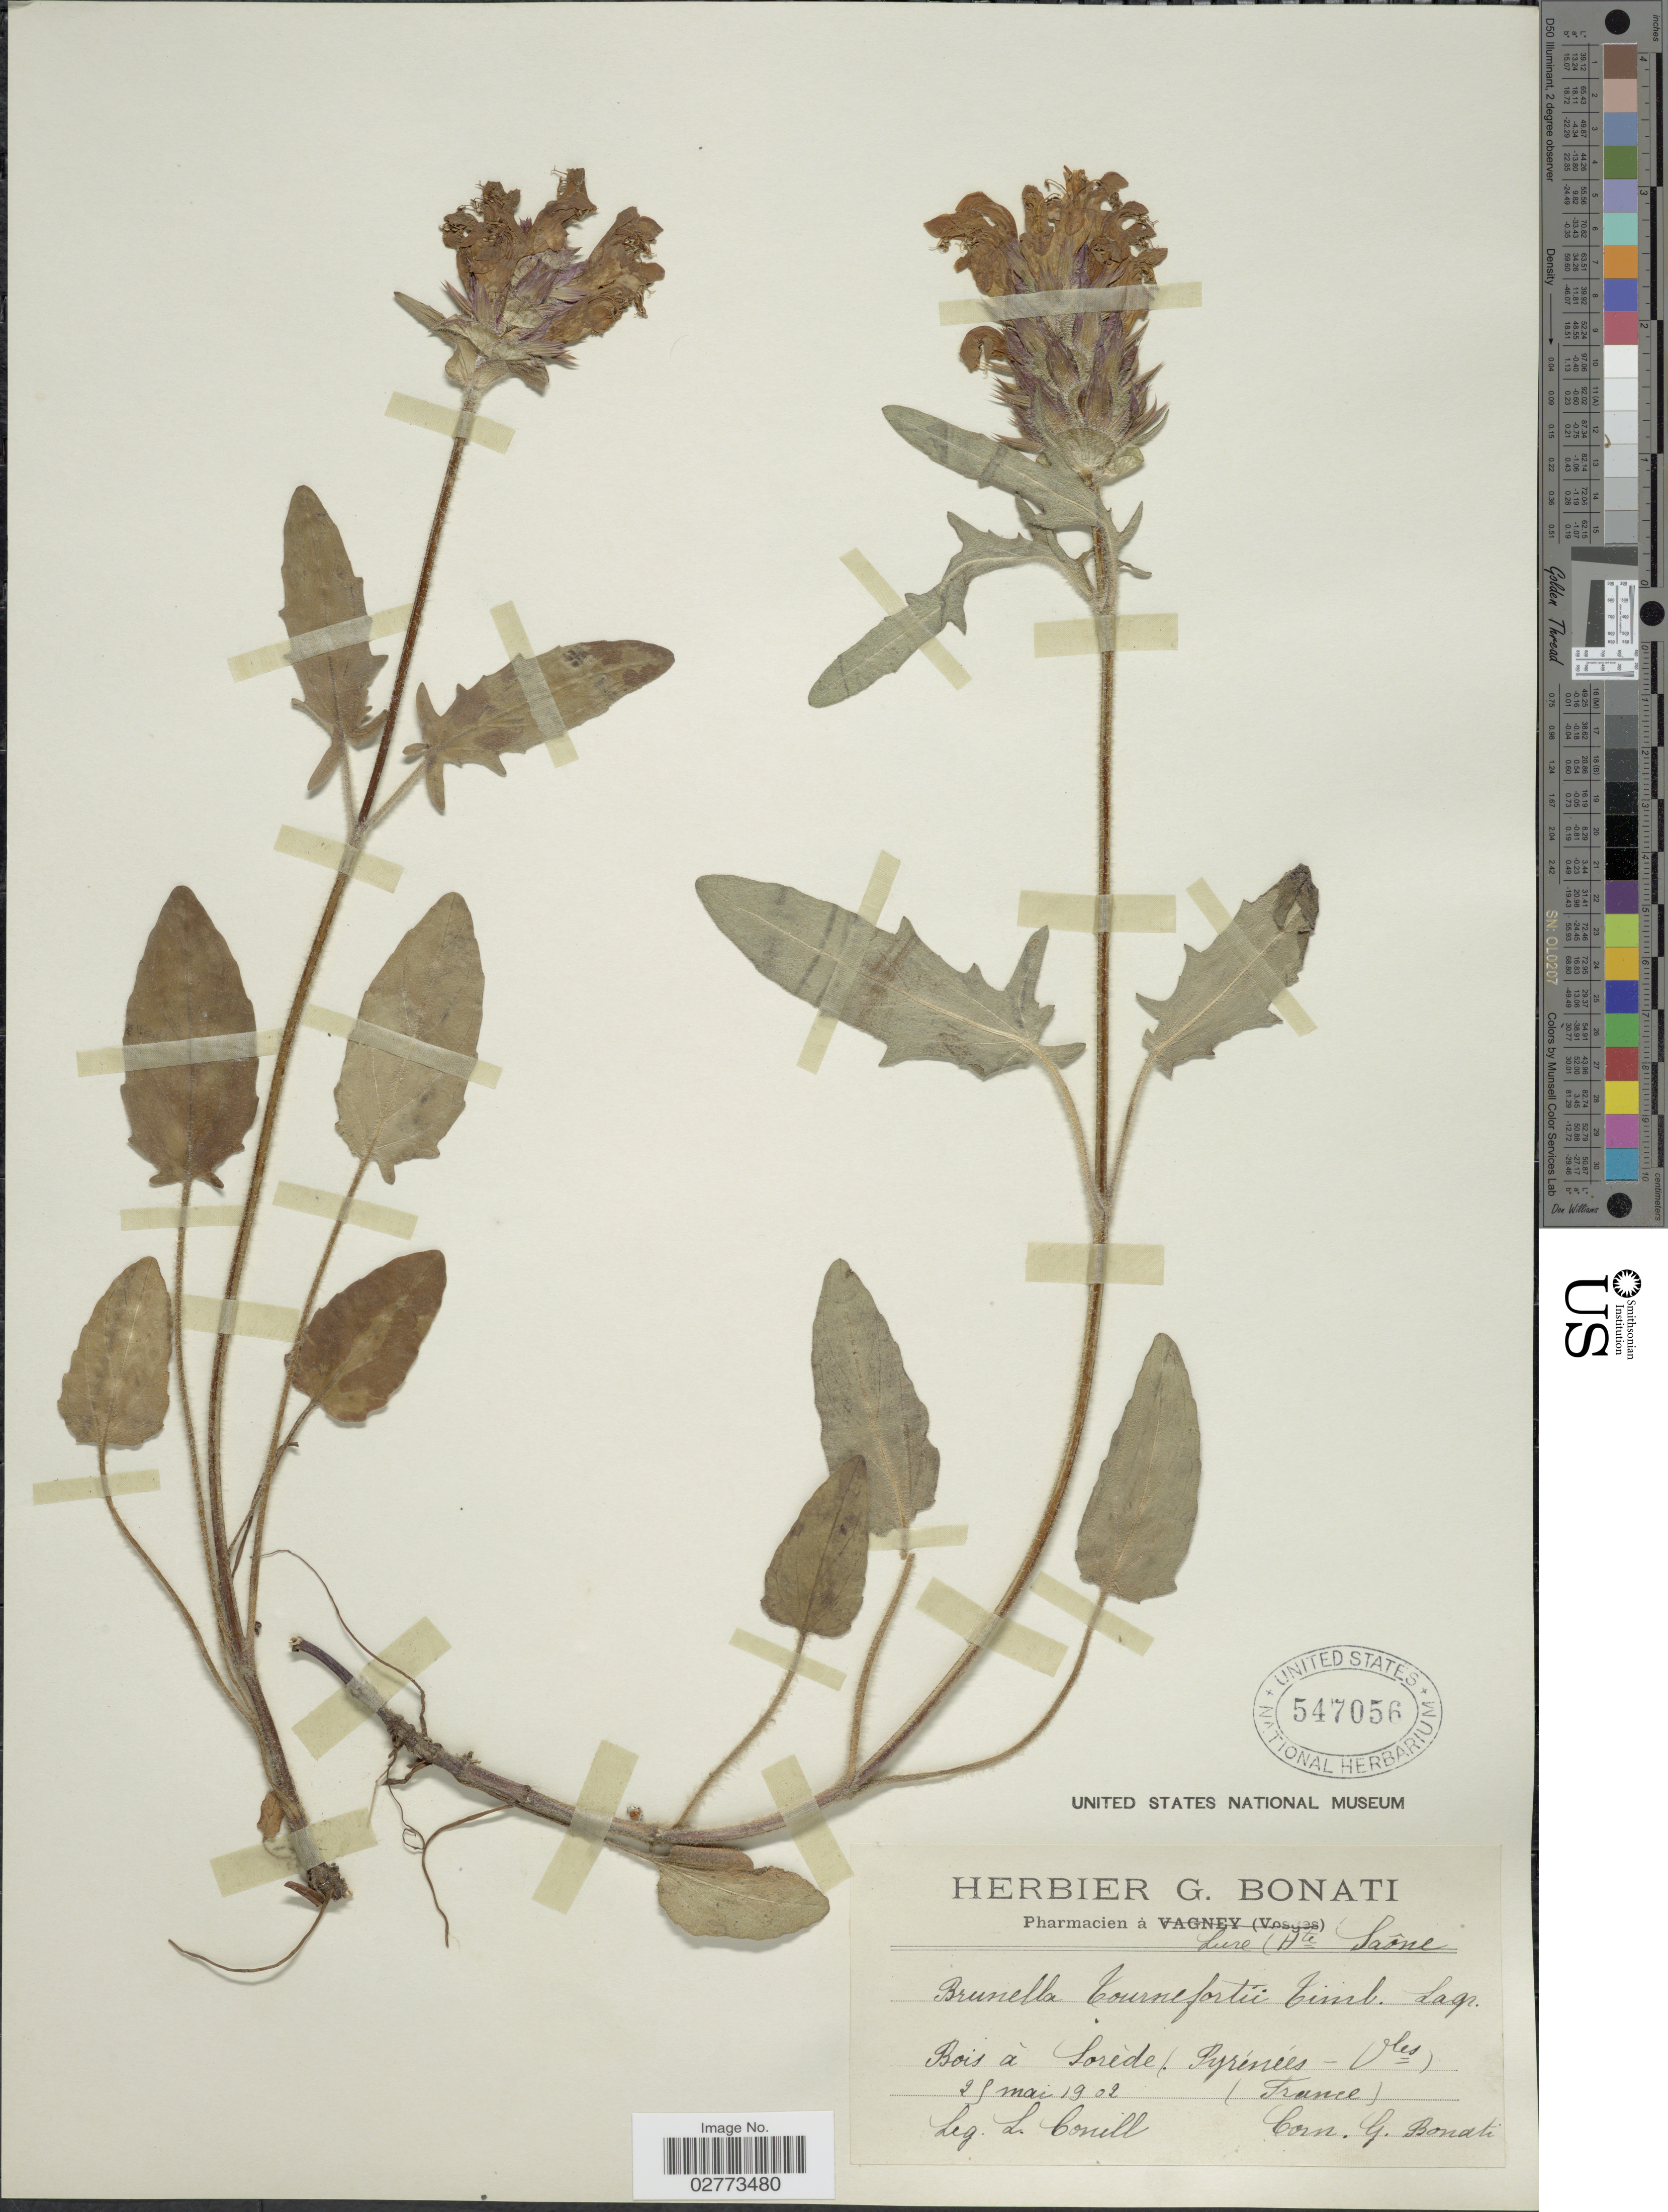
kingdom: Plantae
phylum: Tracheophyta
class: Magnoliopsida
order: Lamiales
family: Lamiaceae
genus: Prunella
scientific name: Prunella tournefortii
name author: Timb.-Lagr.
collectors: Conill, L.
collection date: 1902-05-25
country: France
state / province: Occitanie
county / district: Pyrénées-Orientales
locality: Bois á Soréde (Pyrénées - Obs).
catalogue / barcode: US 547056